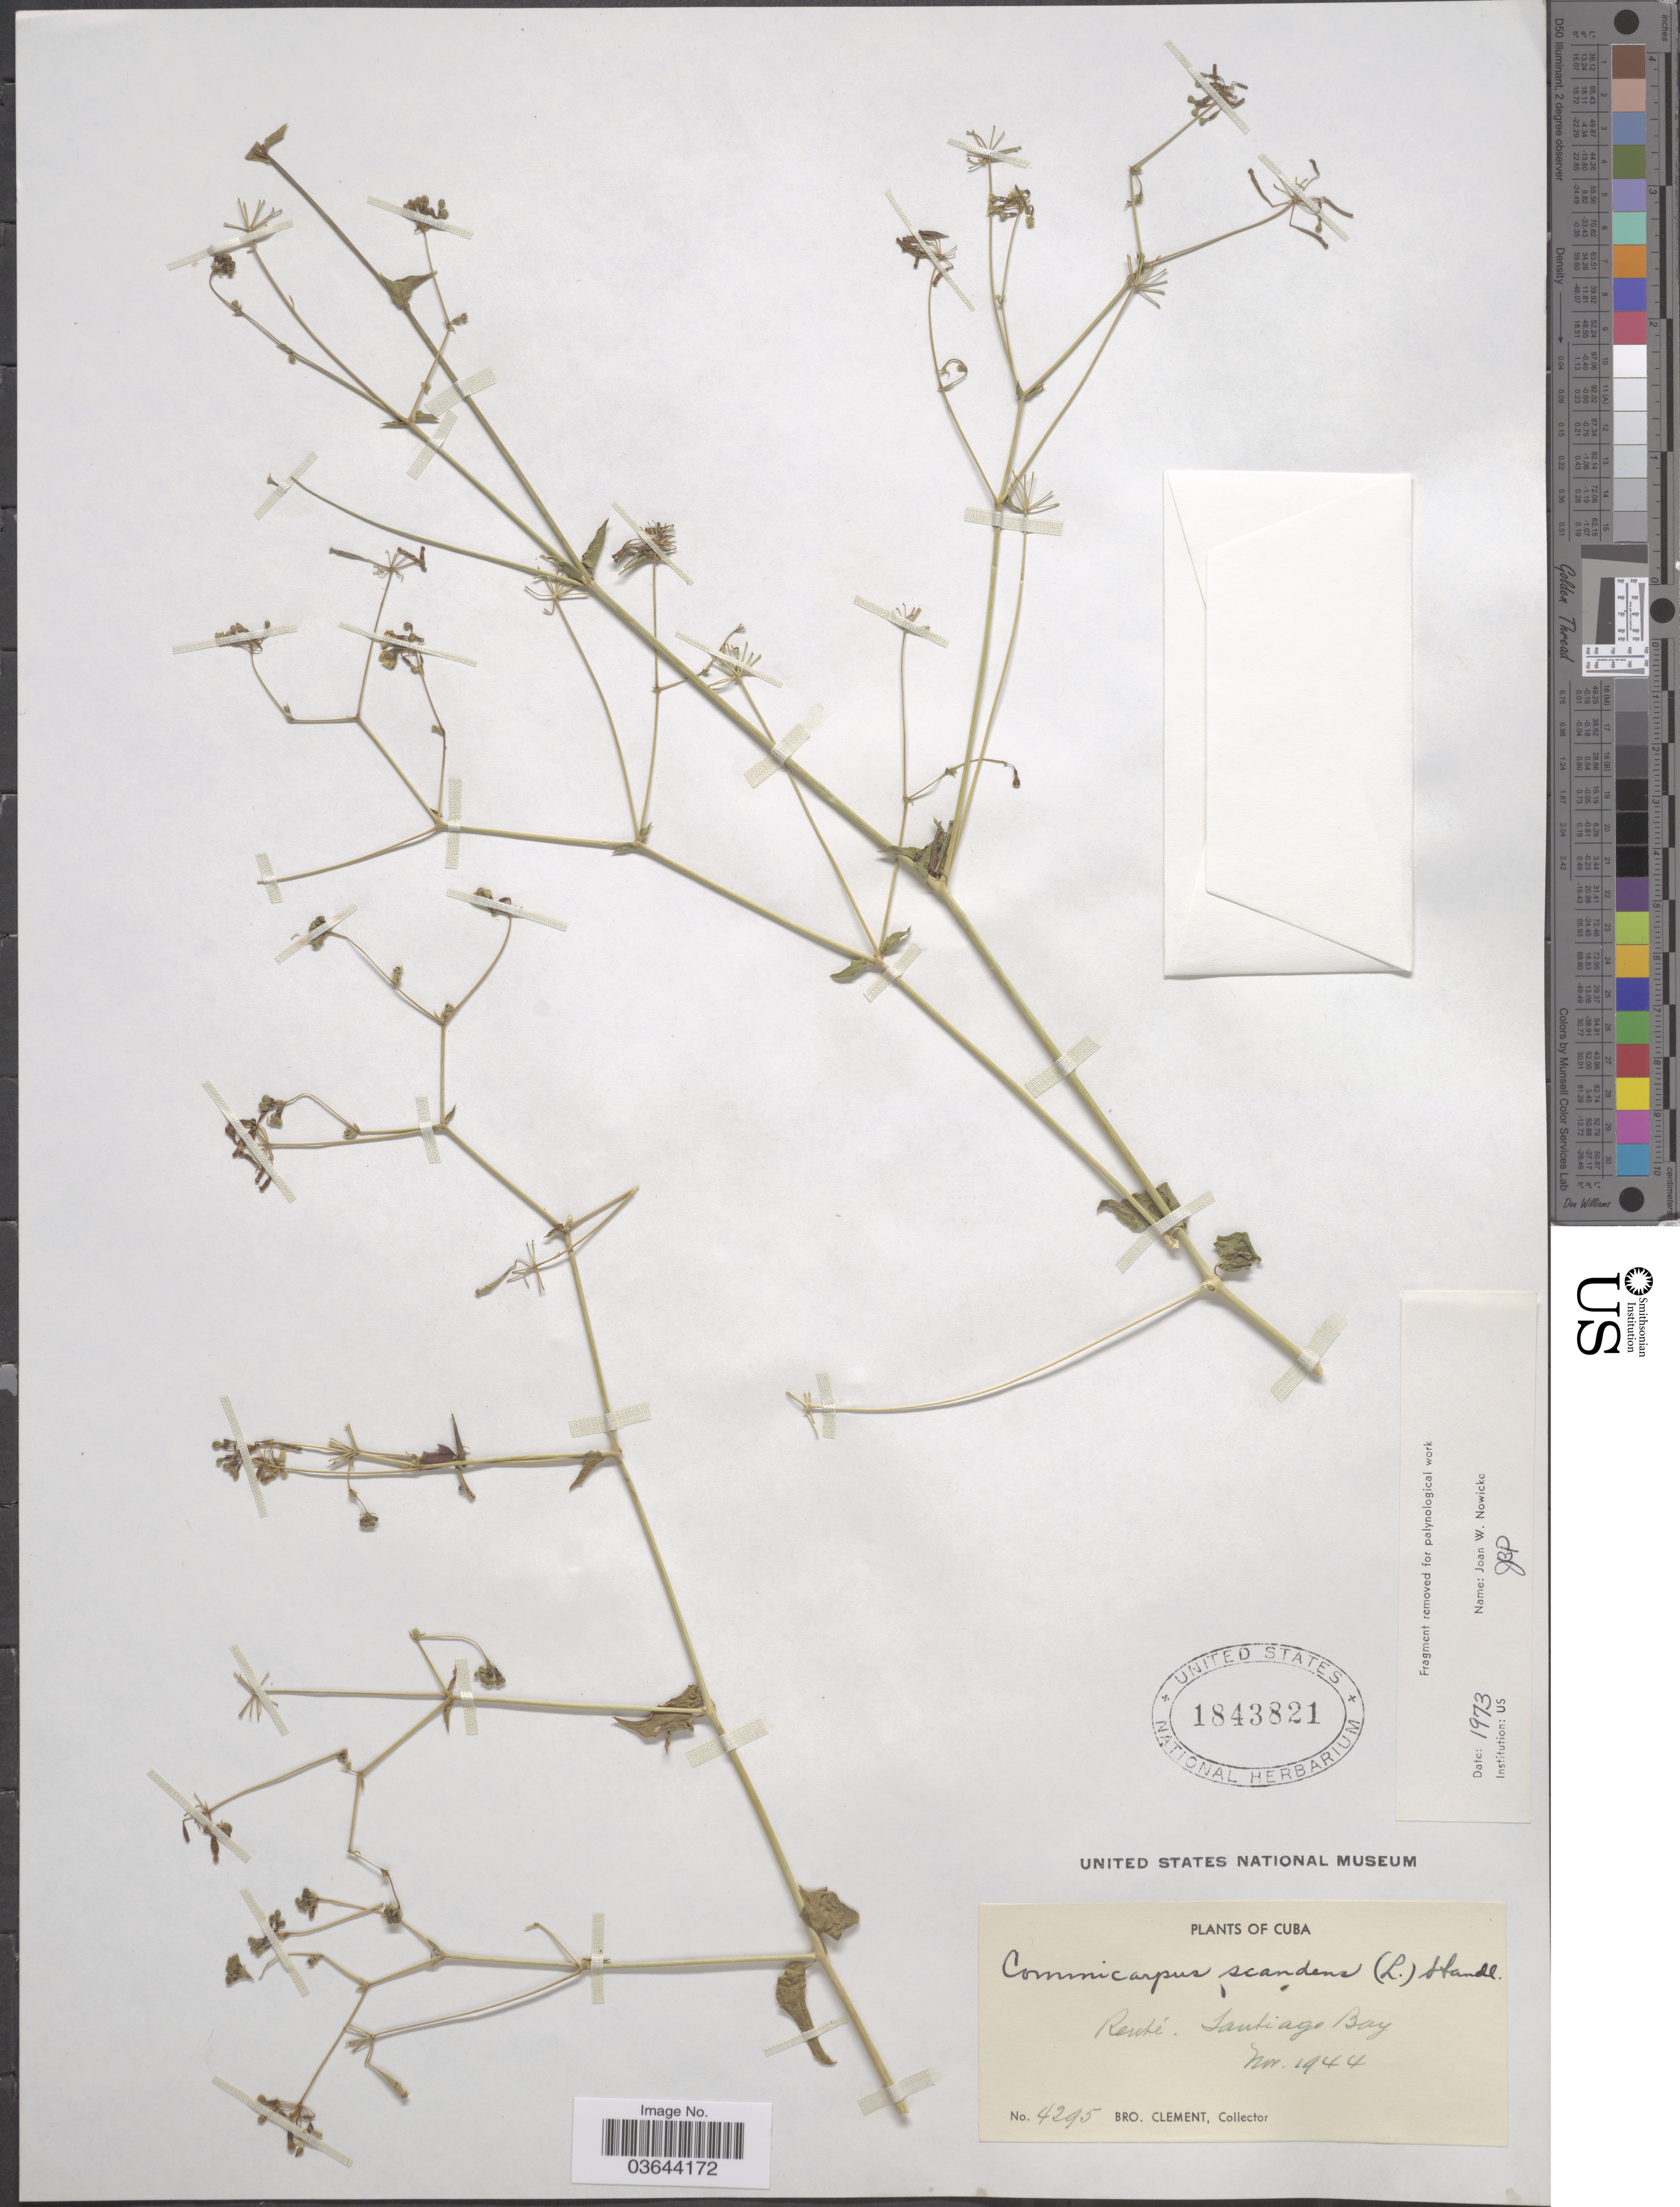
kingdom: Plantae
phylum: Tracheophyta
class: Magnoliopsida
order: Caryophyllales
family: Nyctaginaceae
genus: Commicarpus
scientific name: Commicarpus scandens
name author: (L.) Standl.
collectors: B. Clement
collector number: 4295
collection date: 1944-11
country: Cuba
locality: Renté. Santiago Bay.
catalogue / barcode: US 1843821